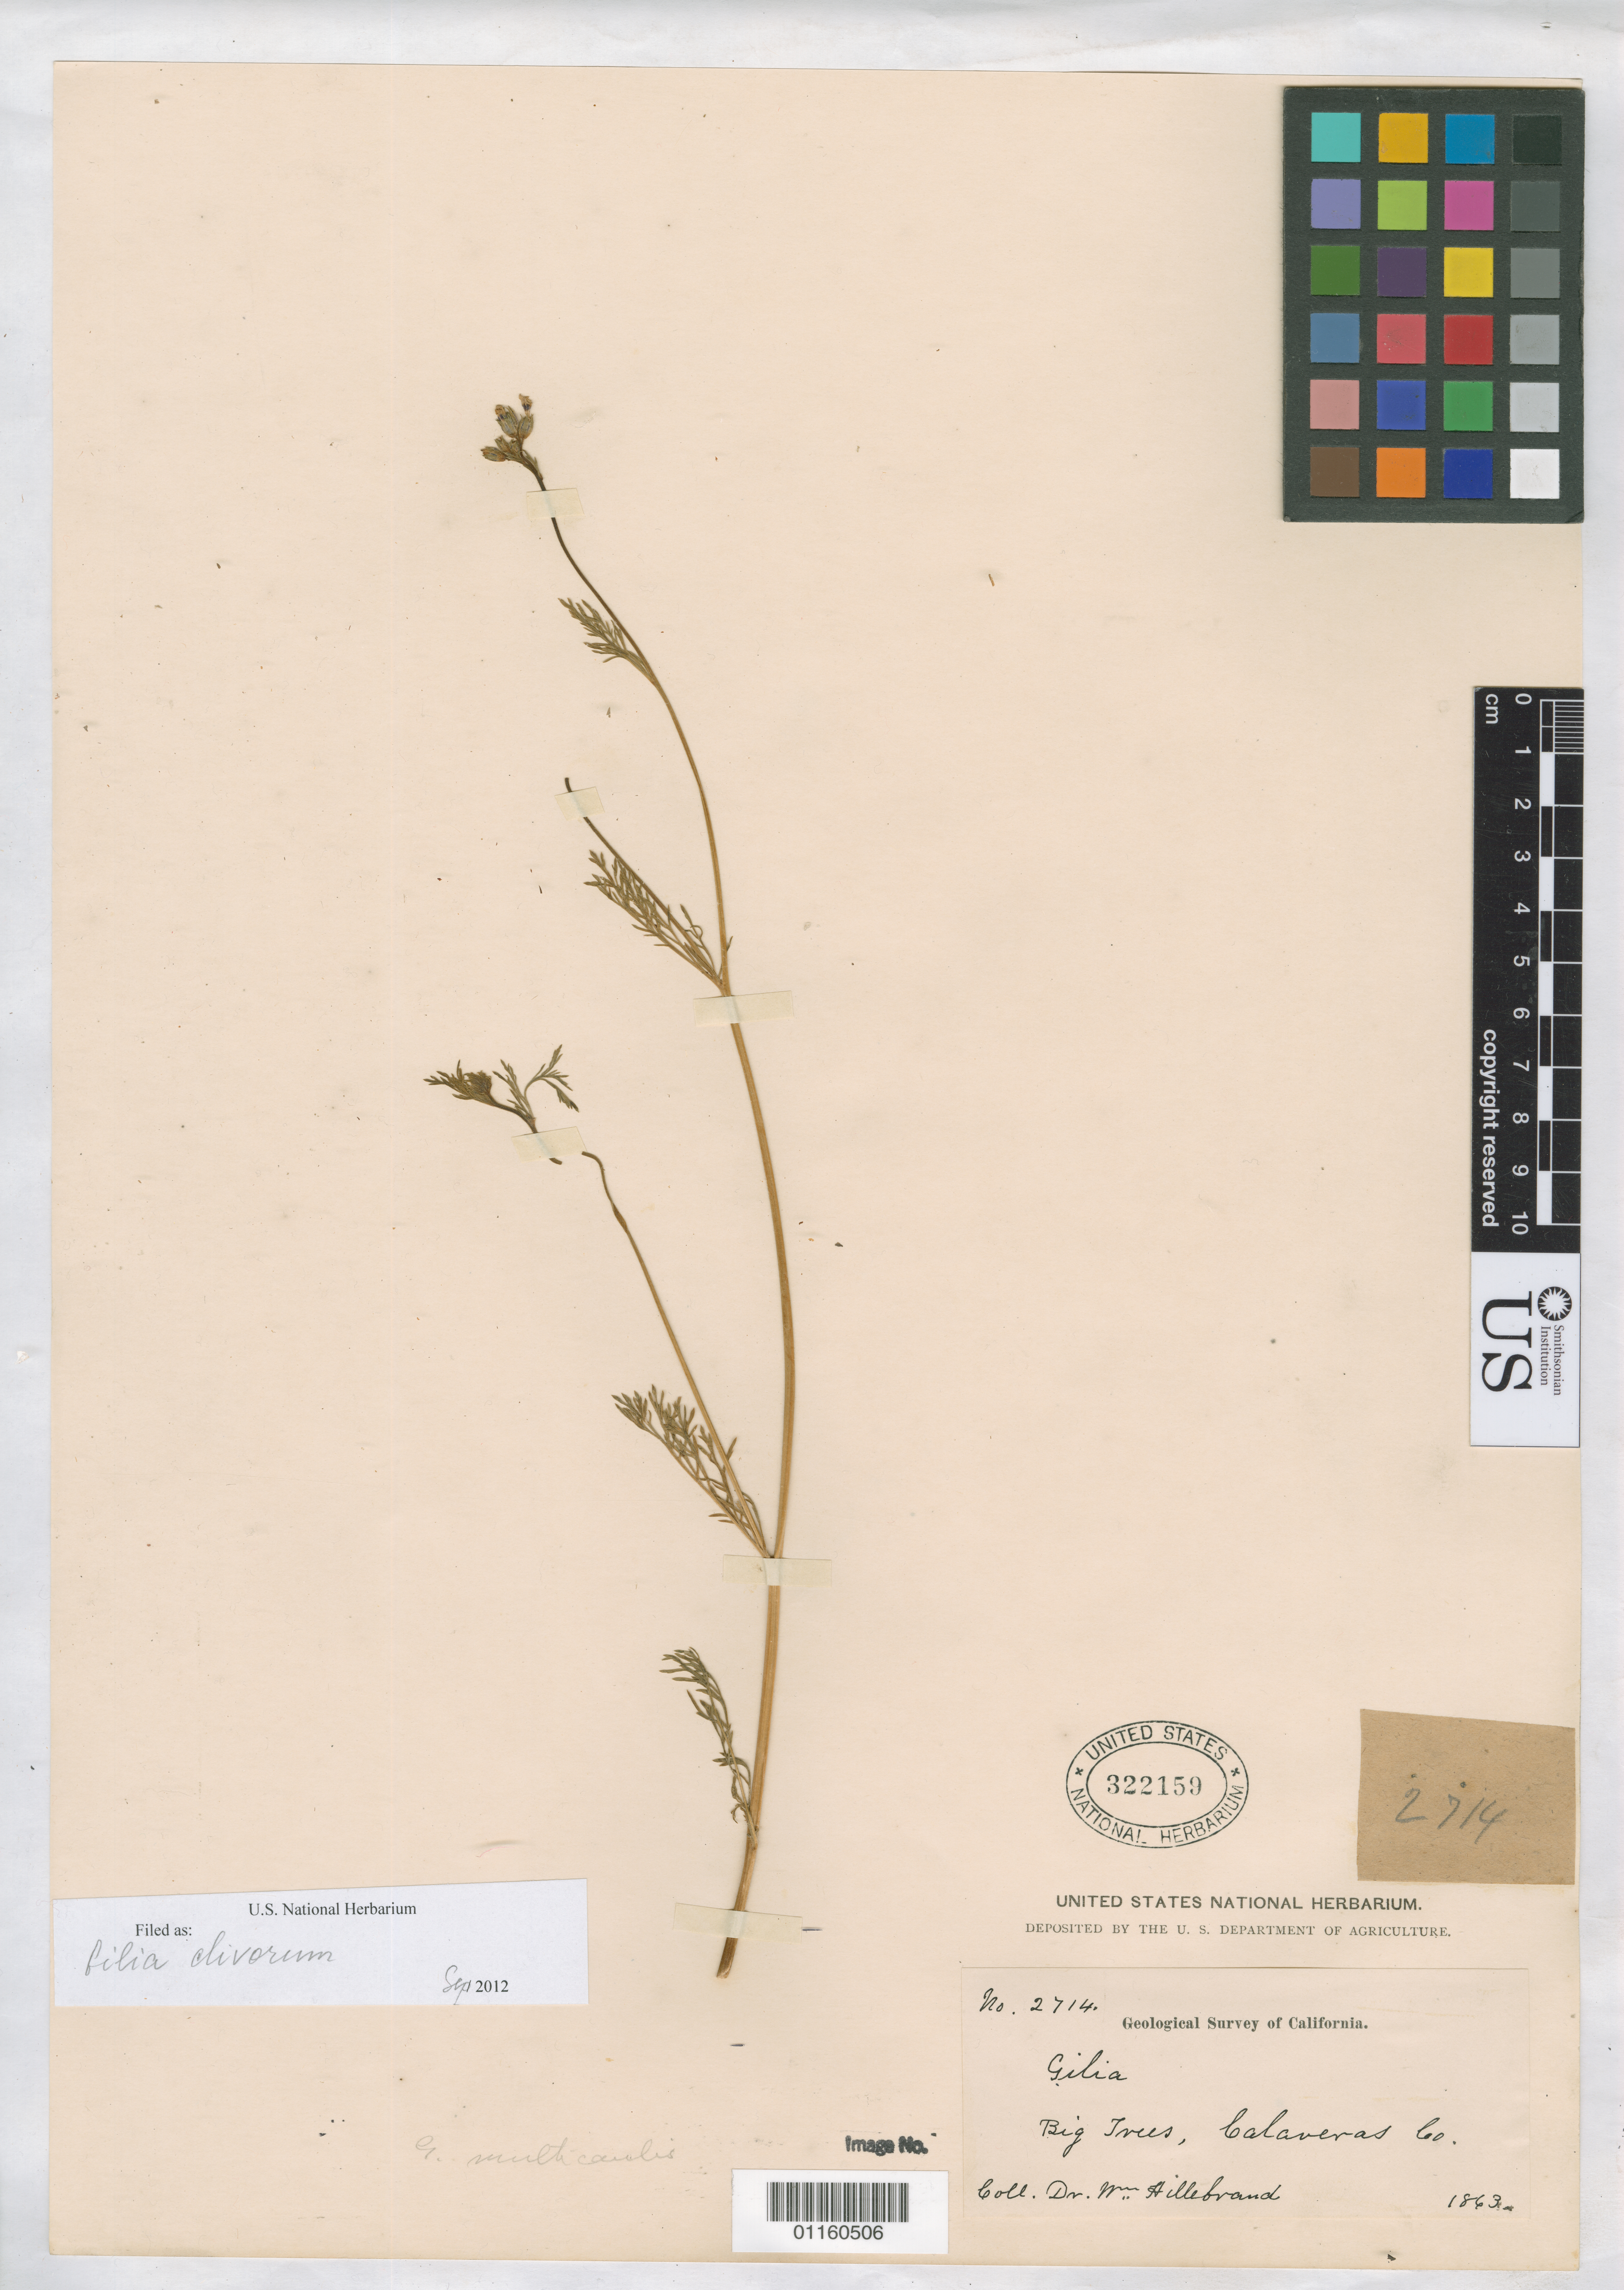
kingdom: Plantae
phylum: Tracheophyta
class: Magnoliopsida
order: Ericales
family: Polemoniaceae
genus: Gilia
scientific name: Gilia clivorum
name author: (Jeps.) V.E. Grant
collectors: W. Hillebrandii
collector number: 2714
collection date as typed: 1863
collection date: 1863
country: United States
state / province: California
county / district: Calaveras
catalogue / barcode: US 322159